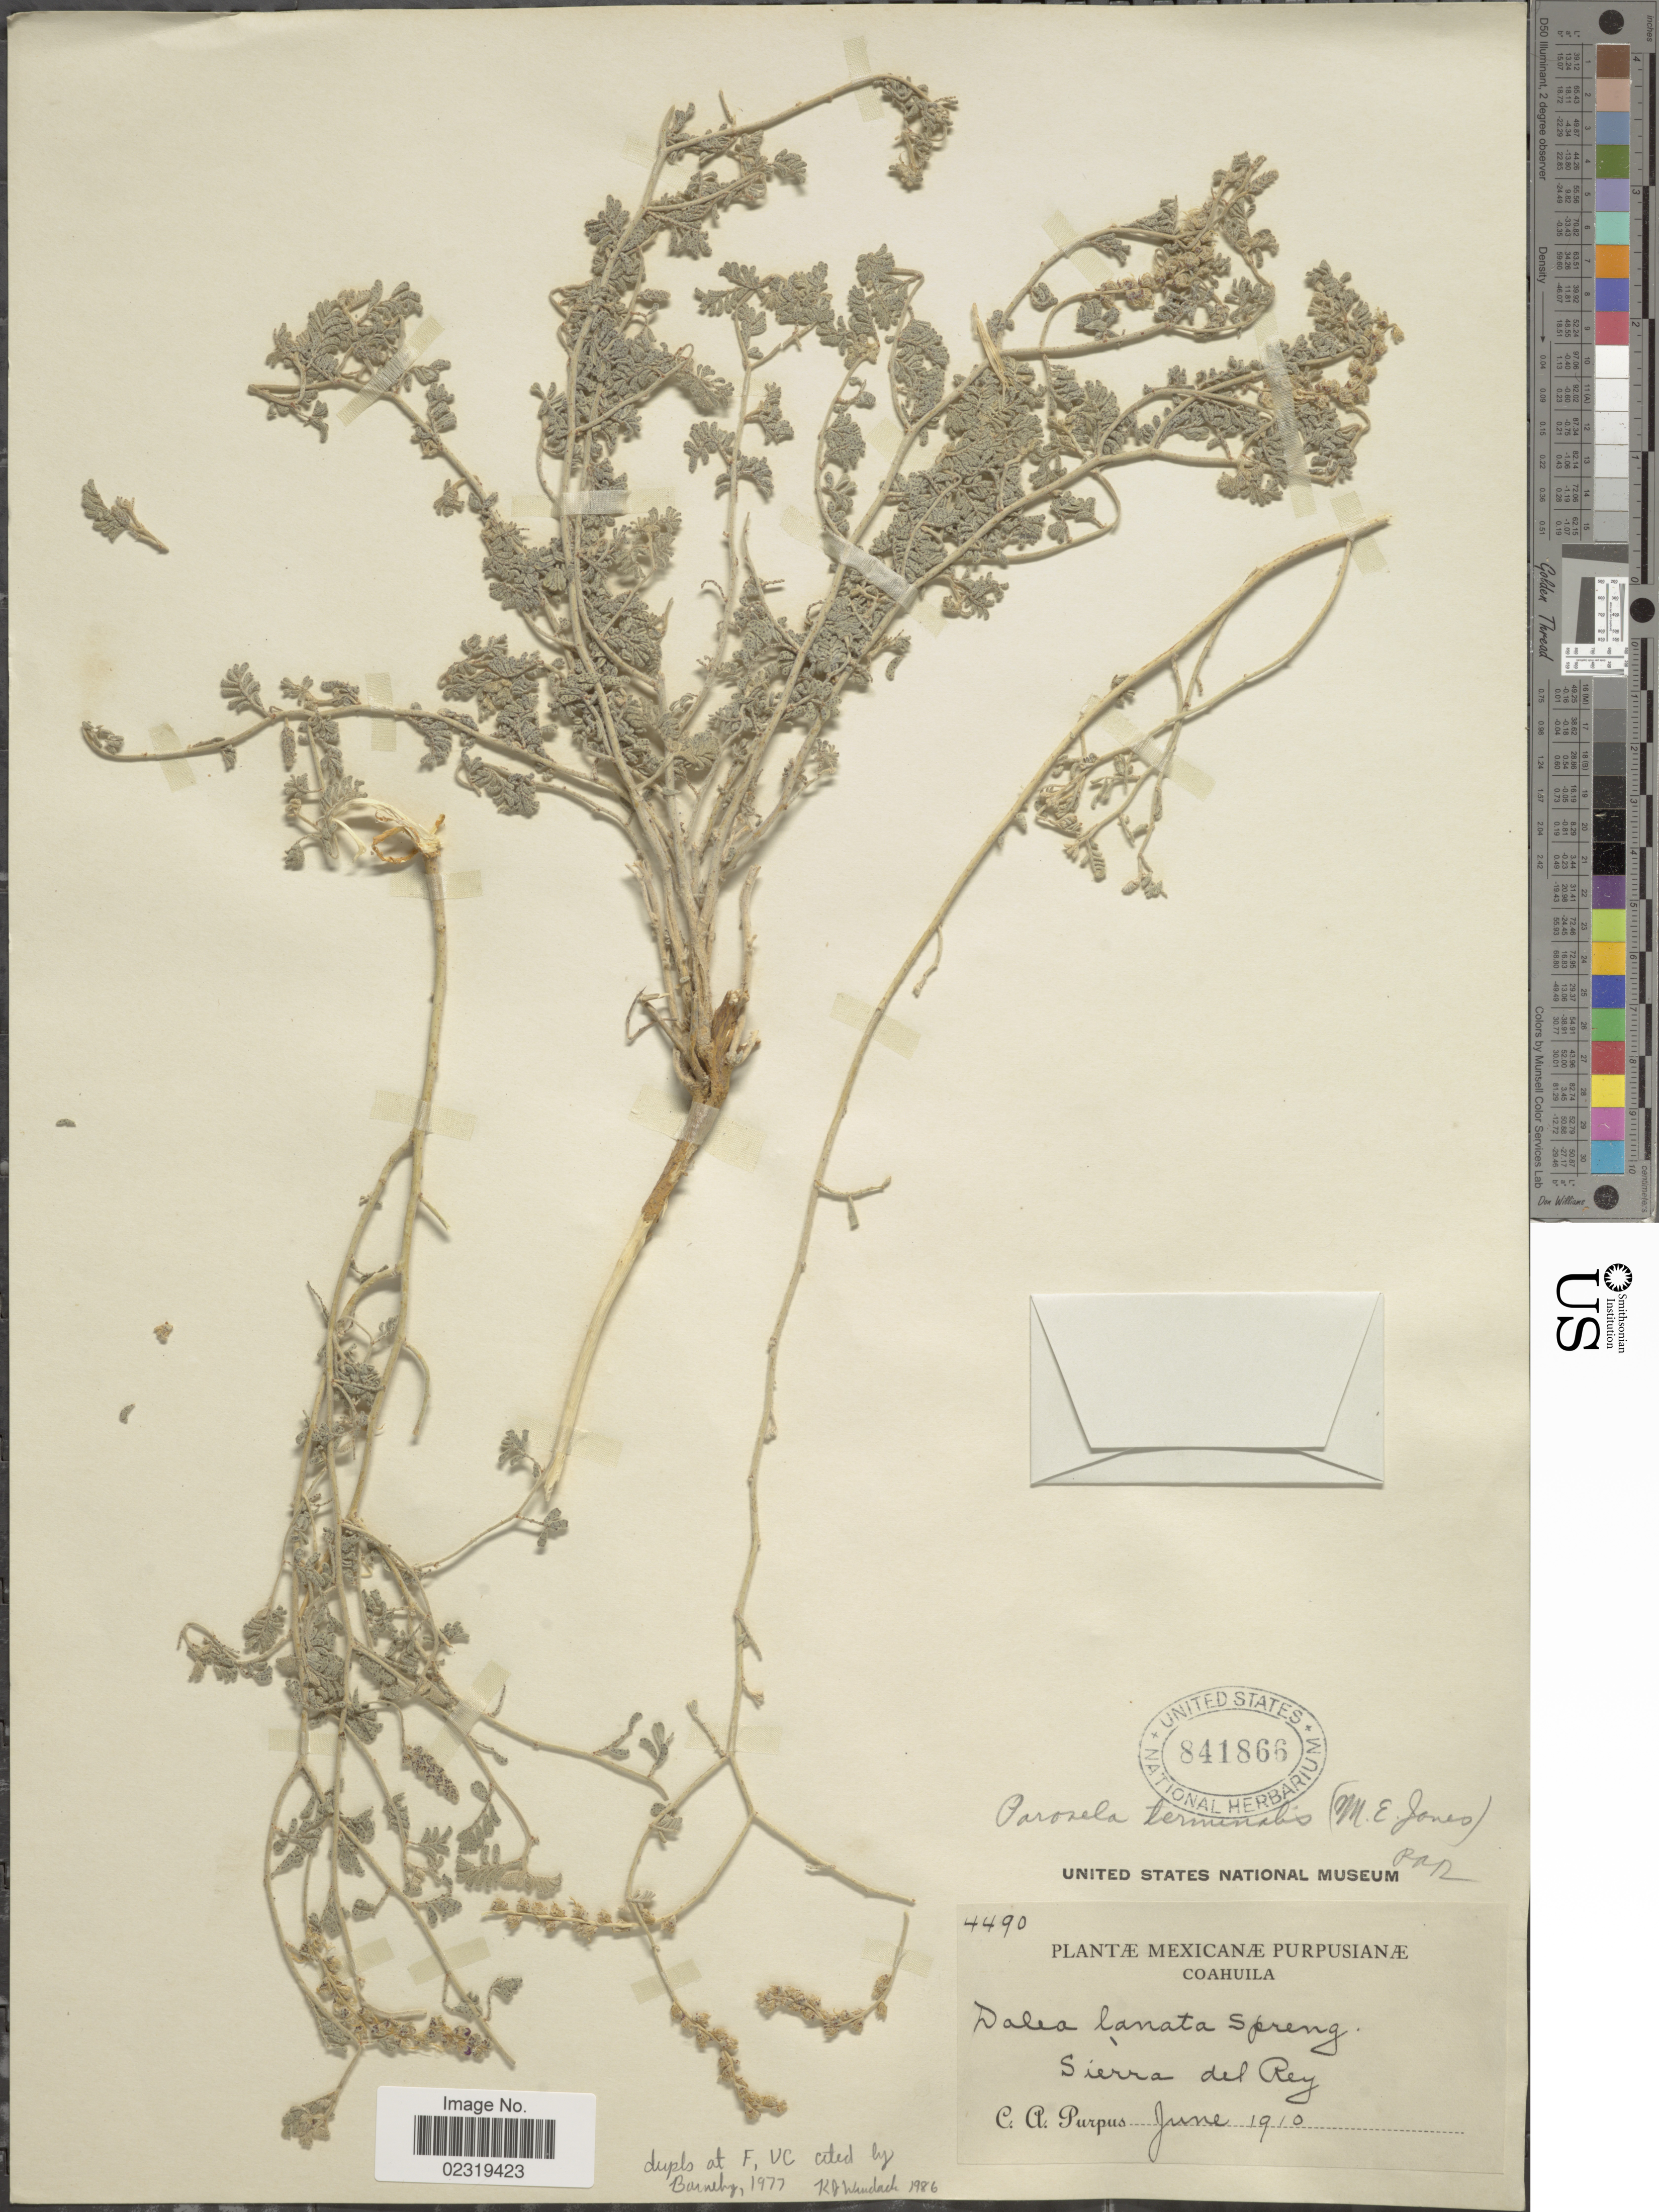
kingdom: Plantae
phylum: Tracheophyta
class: Magnoliopsida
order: Fabales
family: Fabaceae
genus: Dalea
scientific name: Dalea lanata var. terminalis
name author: (M.E. Jones) Barneby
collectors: C. A. Purpus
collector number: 4490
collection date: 1910-06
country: Mexico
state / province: Coahuila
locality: Sierra del Rey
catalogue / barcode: US 841866